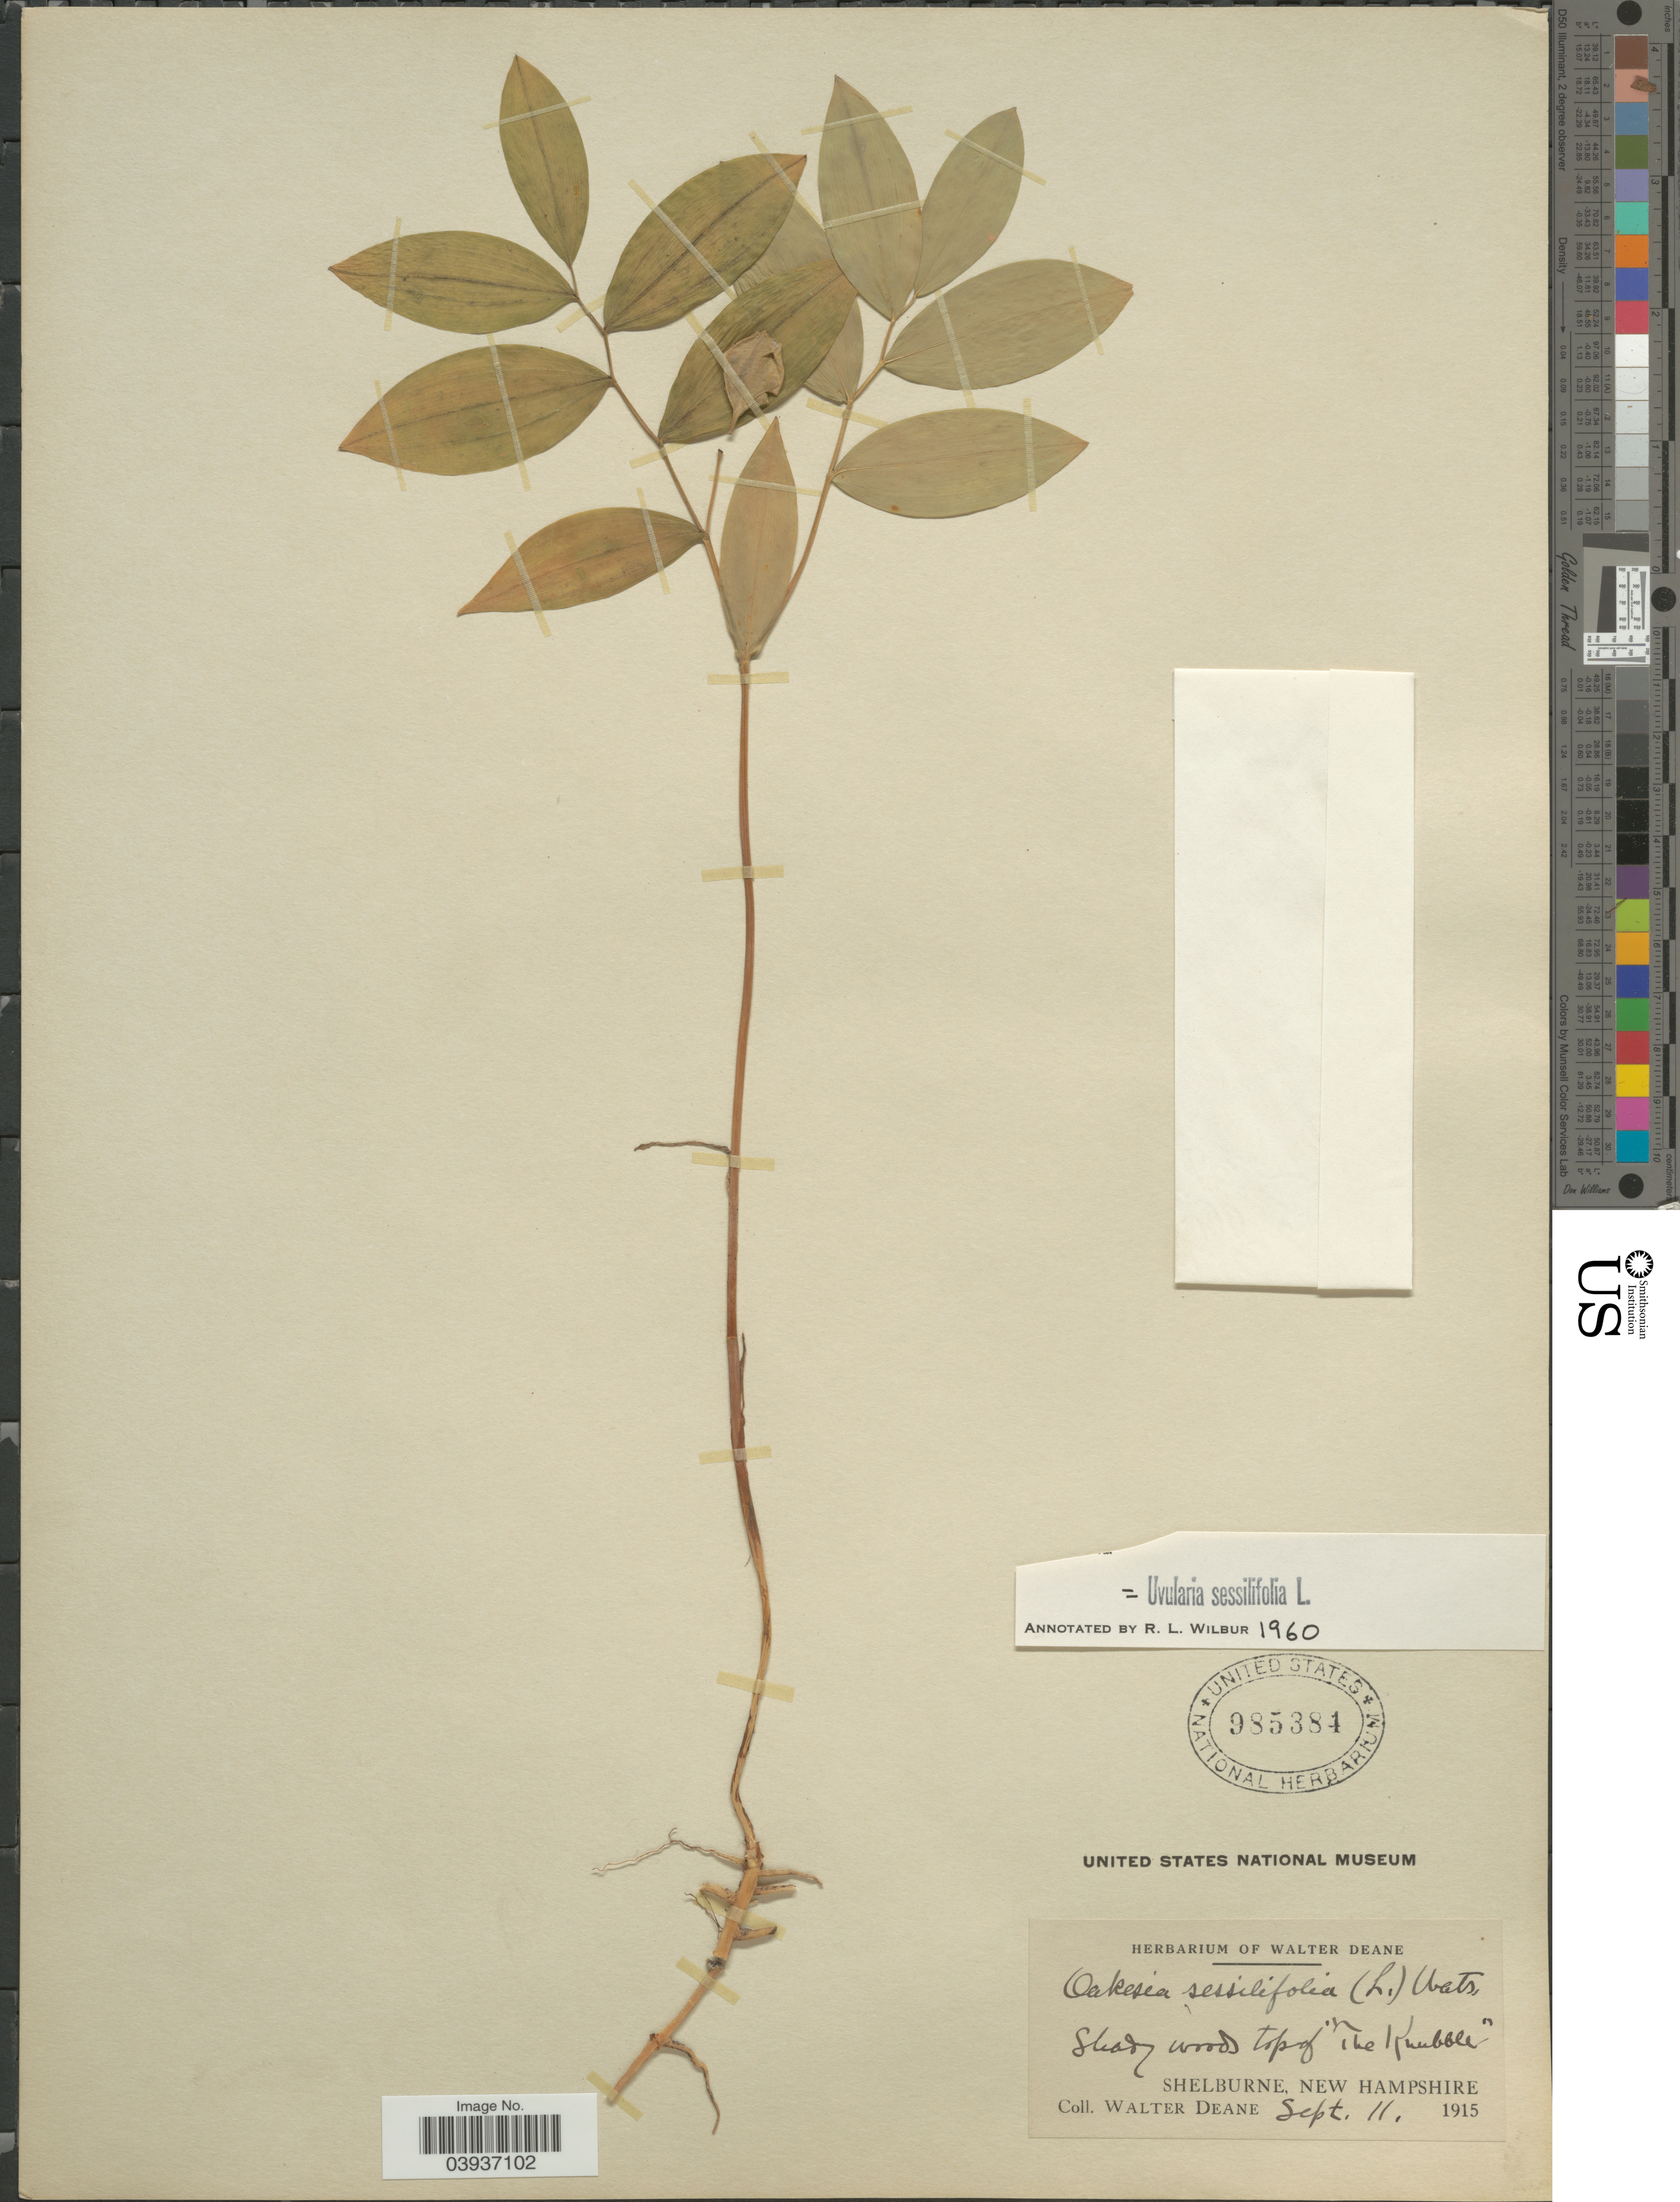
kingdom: Plantae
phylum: Tracheophyta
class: Liliopsida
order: Liliales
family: Colchicaceae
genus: Uvularia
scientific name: Uvularia sessilifolia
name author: L.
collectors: W. Deane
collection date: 1915-09-11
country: United States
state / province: New Hampshire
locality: Top of "The Knubble". Shelburne.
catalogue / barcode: US 985384